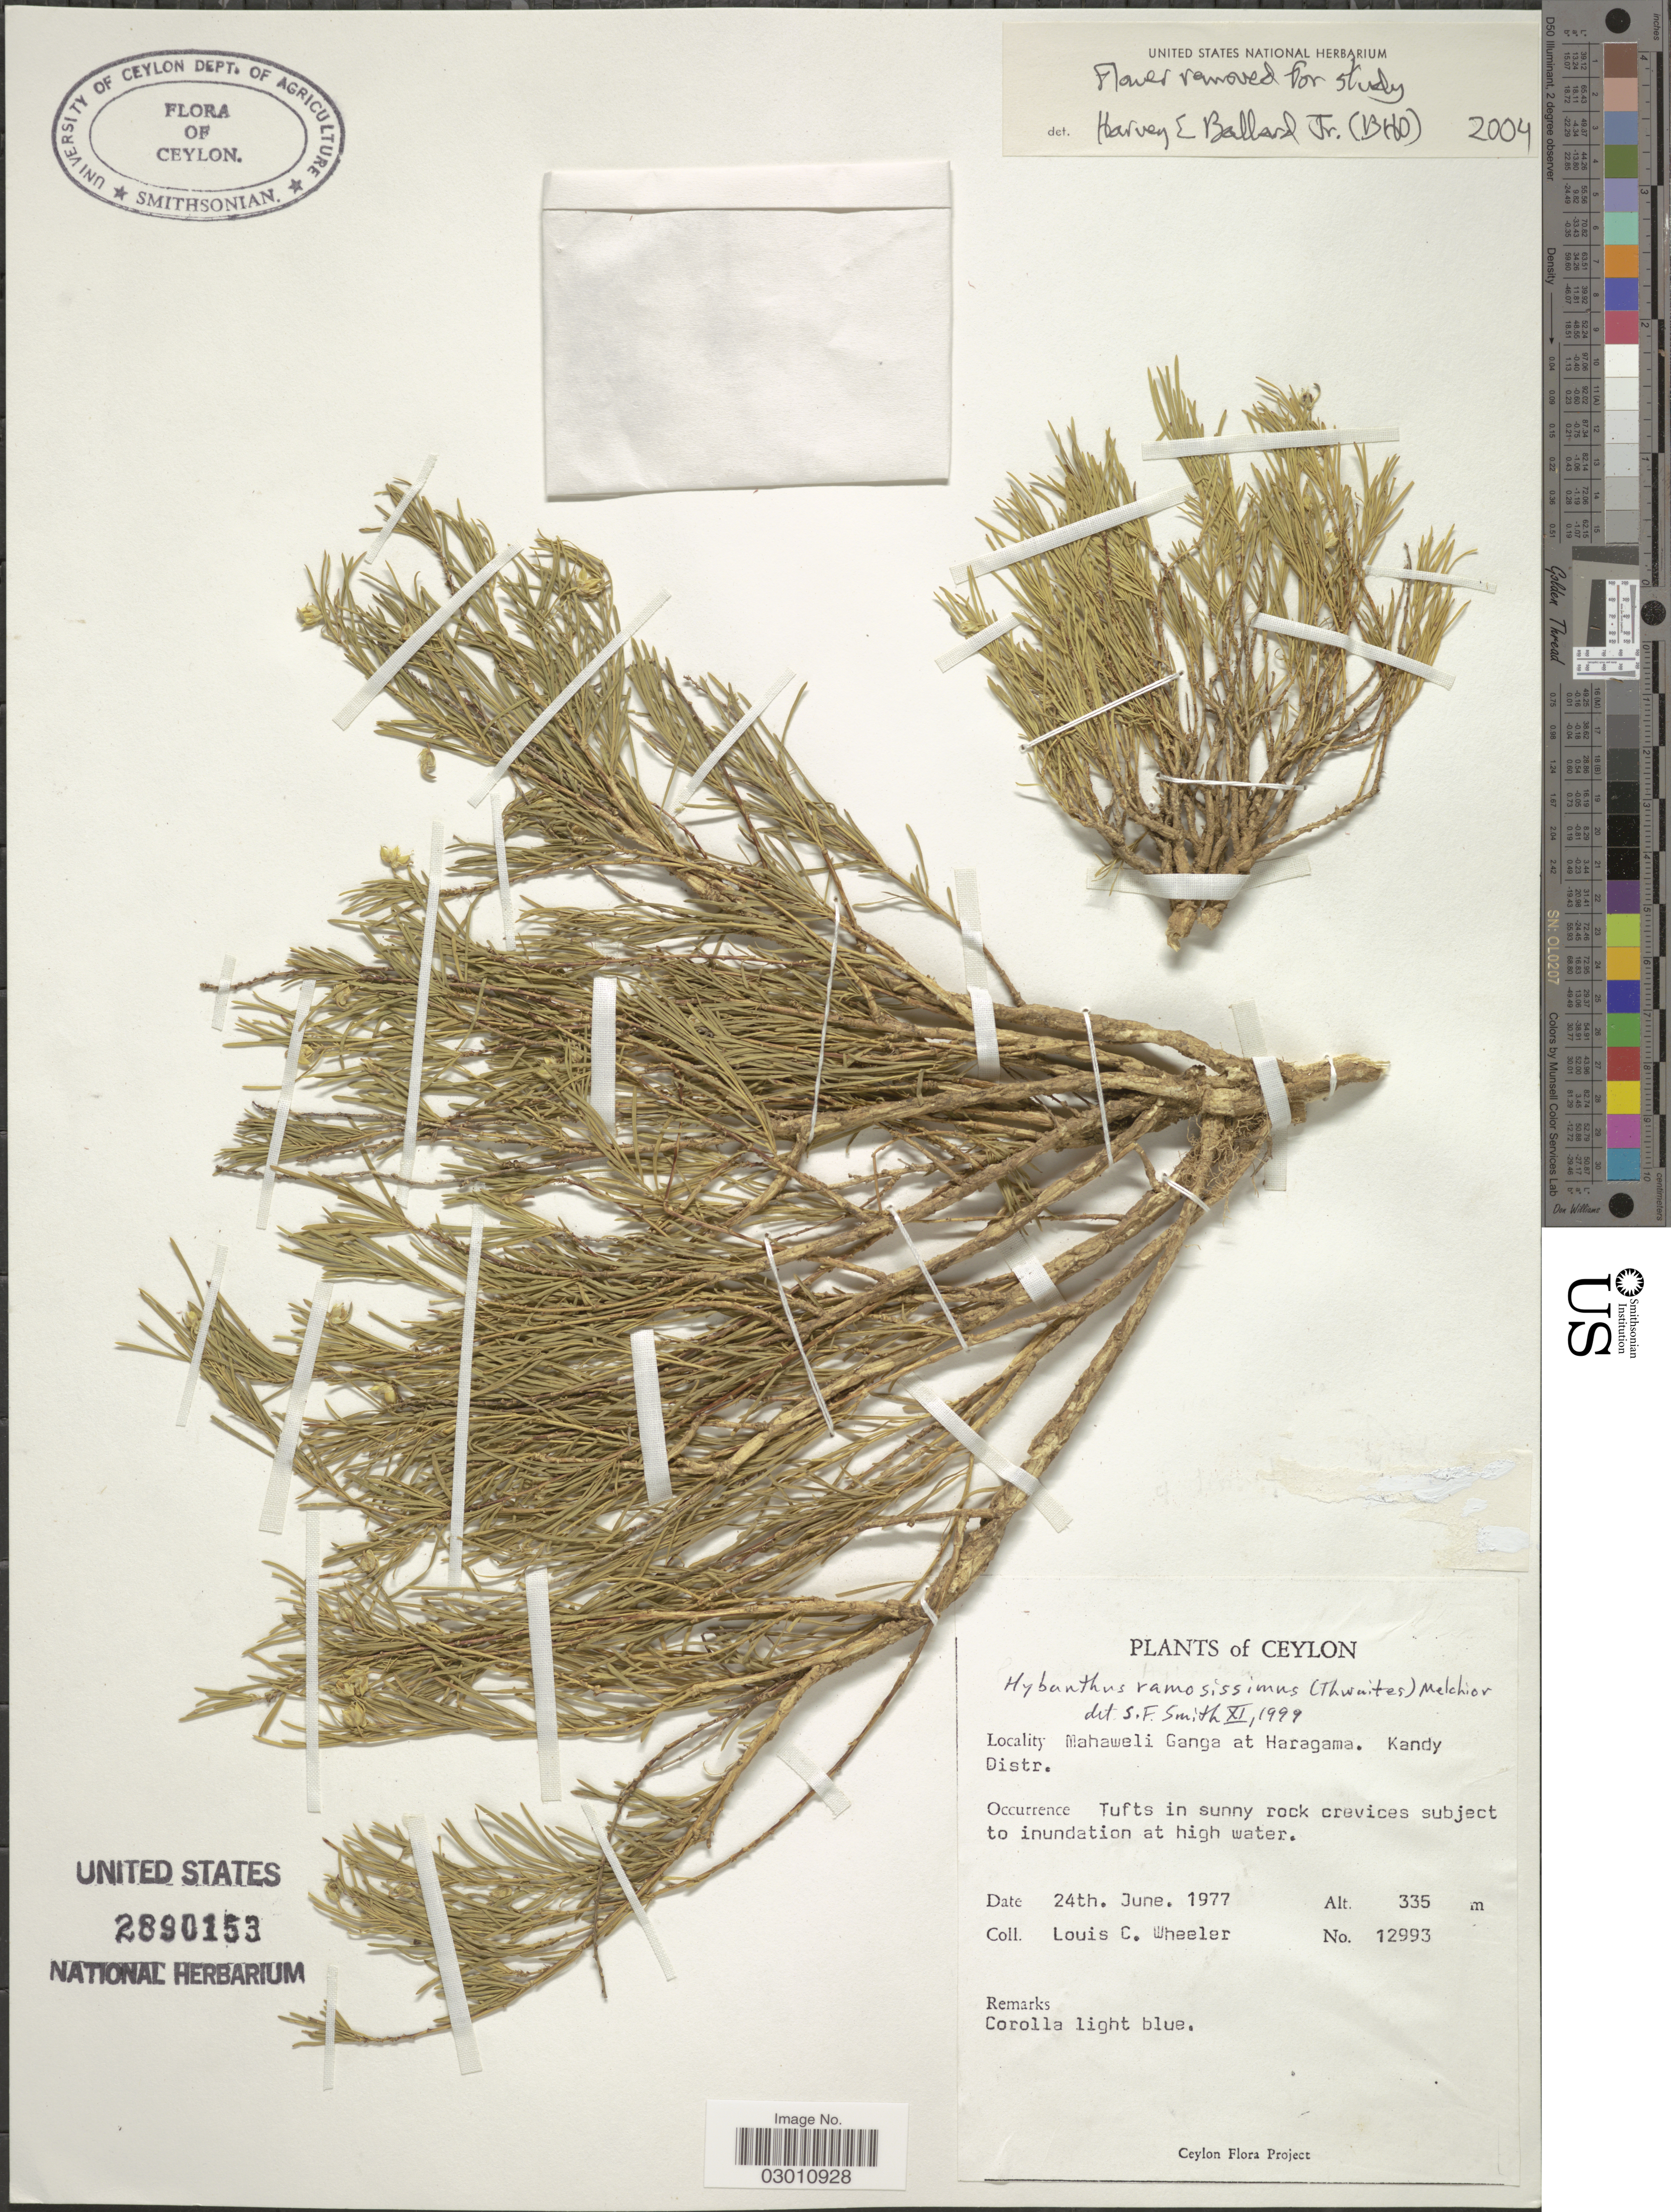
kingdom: Plantae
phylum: Tracheophyta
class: Magnoliopsida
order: Malpighiales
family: Violaceae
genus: Pigea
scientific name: Pigea ramosissima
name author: (Thwaites) P.I. Forst.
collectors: L. C. Wheeler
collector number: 12993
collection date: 1977-06-24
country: Sri Lanka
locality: Ceylon. Mahaweli Ganga at Haragama. Kandy Distr.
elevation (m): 335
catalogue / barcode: US 2890153